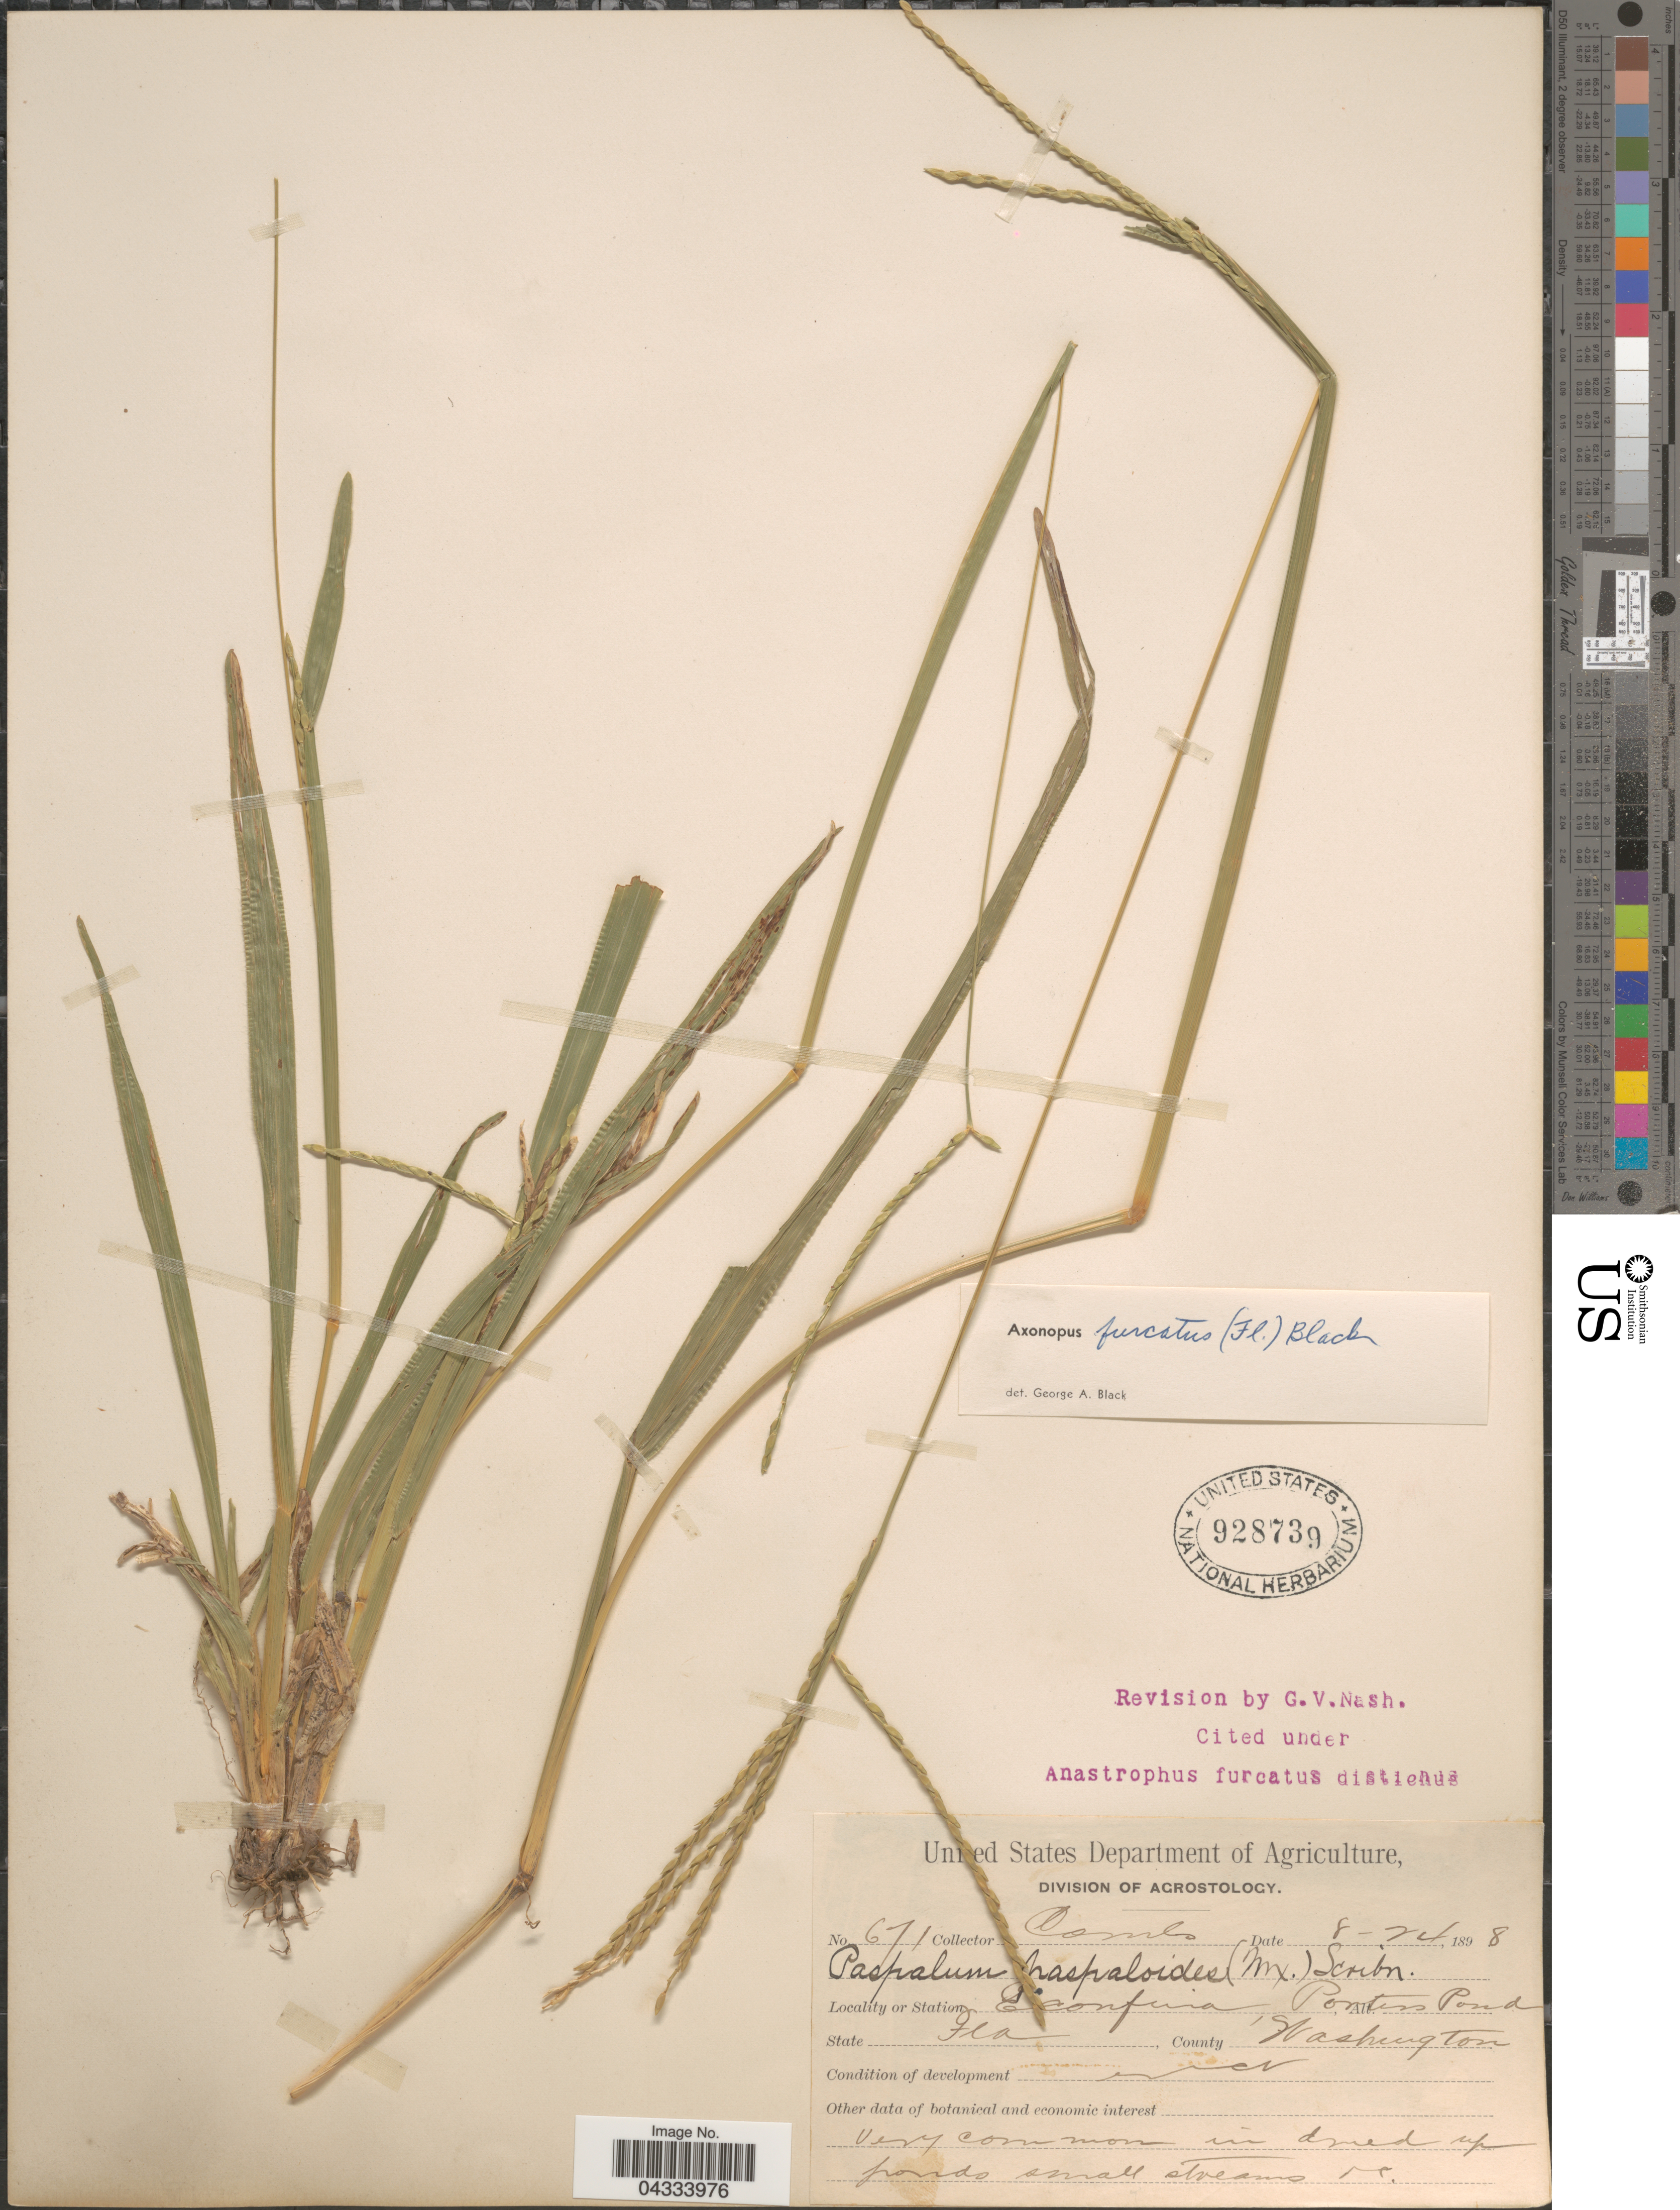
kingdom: Plantae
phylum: Tracheophyta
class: Liliopsida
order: Poales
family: Poaceae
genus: Axonopus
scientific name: Axonopus furcatus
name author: (Flüggé) Hitchc.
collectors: -. Combs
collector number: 671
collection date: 1898-08-24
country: United States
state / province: Florida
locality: Econfina Porters Pond. County Washington.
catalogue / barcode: US 928739